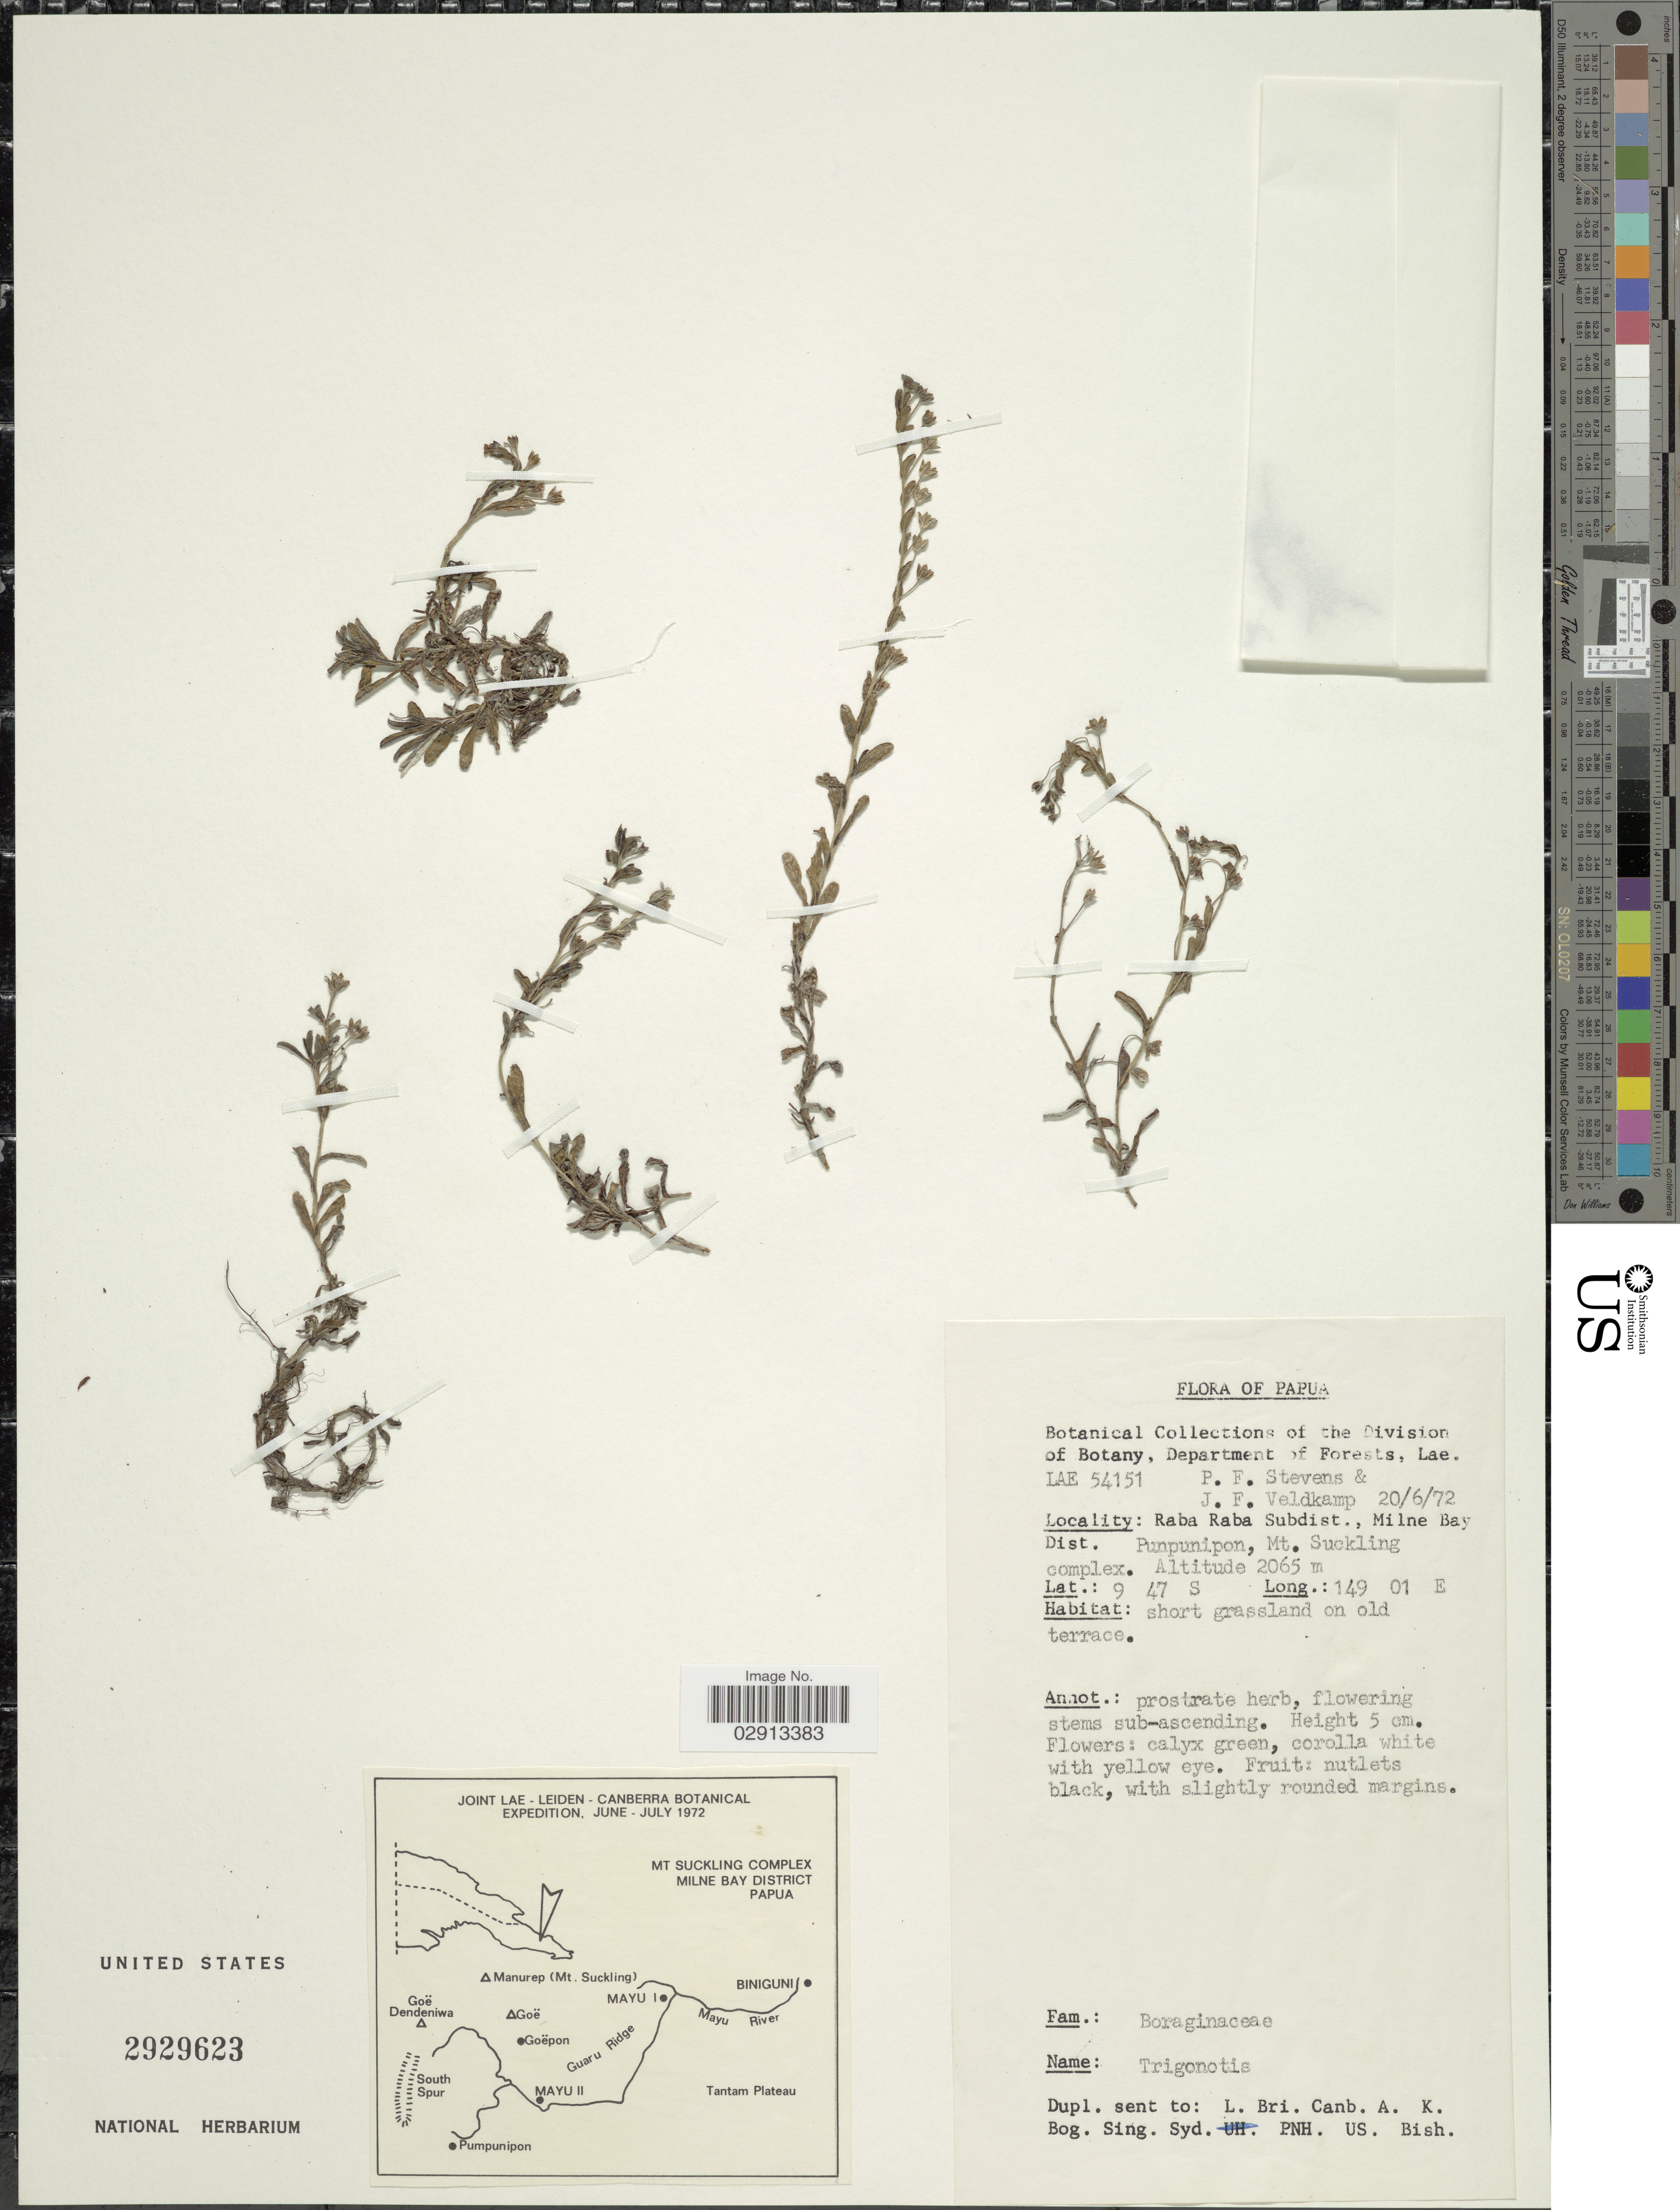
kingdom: Plantae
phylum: Tracheophyta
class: Magnoliopsida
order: Boraginales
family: Boraginaceae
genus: Trigonotis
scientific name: Trigonotis sp.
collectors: P. F. Stevens & J. F. Veldkamp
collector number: Lae 54151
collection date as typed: Transcribed d/m/y: 20/6/72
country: Papua New Guinea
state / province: Milne Bay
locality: Papua. Raba Raba Subdist., Milne Bay Dist. Punpunipon, Mt. Suckling complex.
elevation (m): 2065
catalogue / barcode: US 2929623